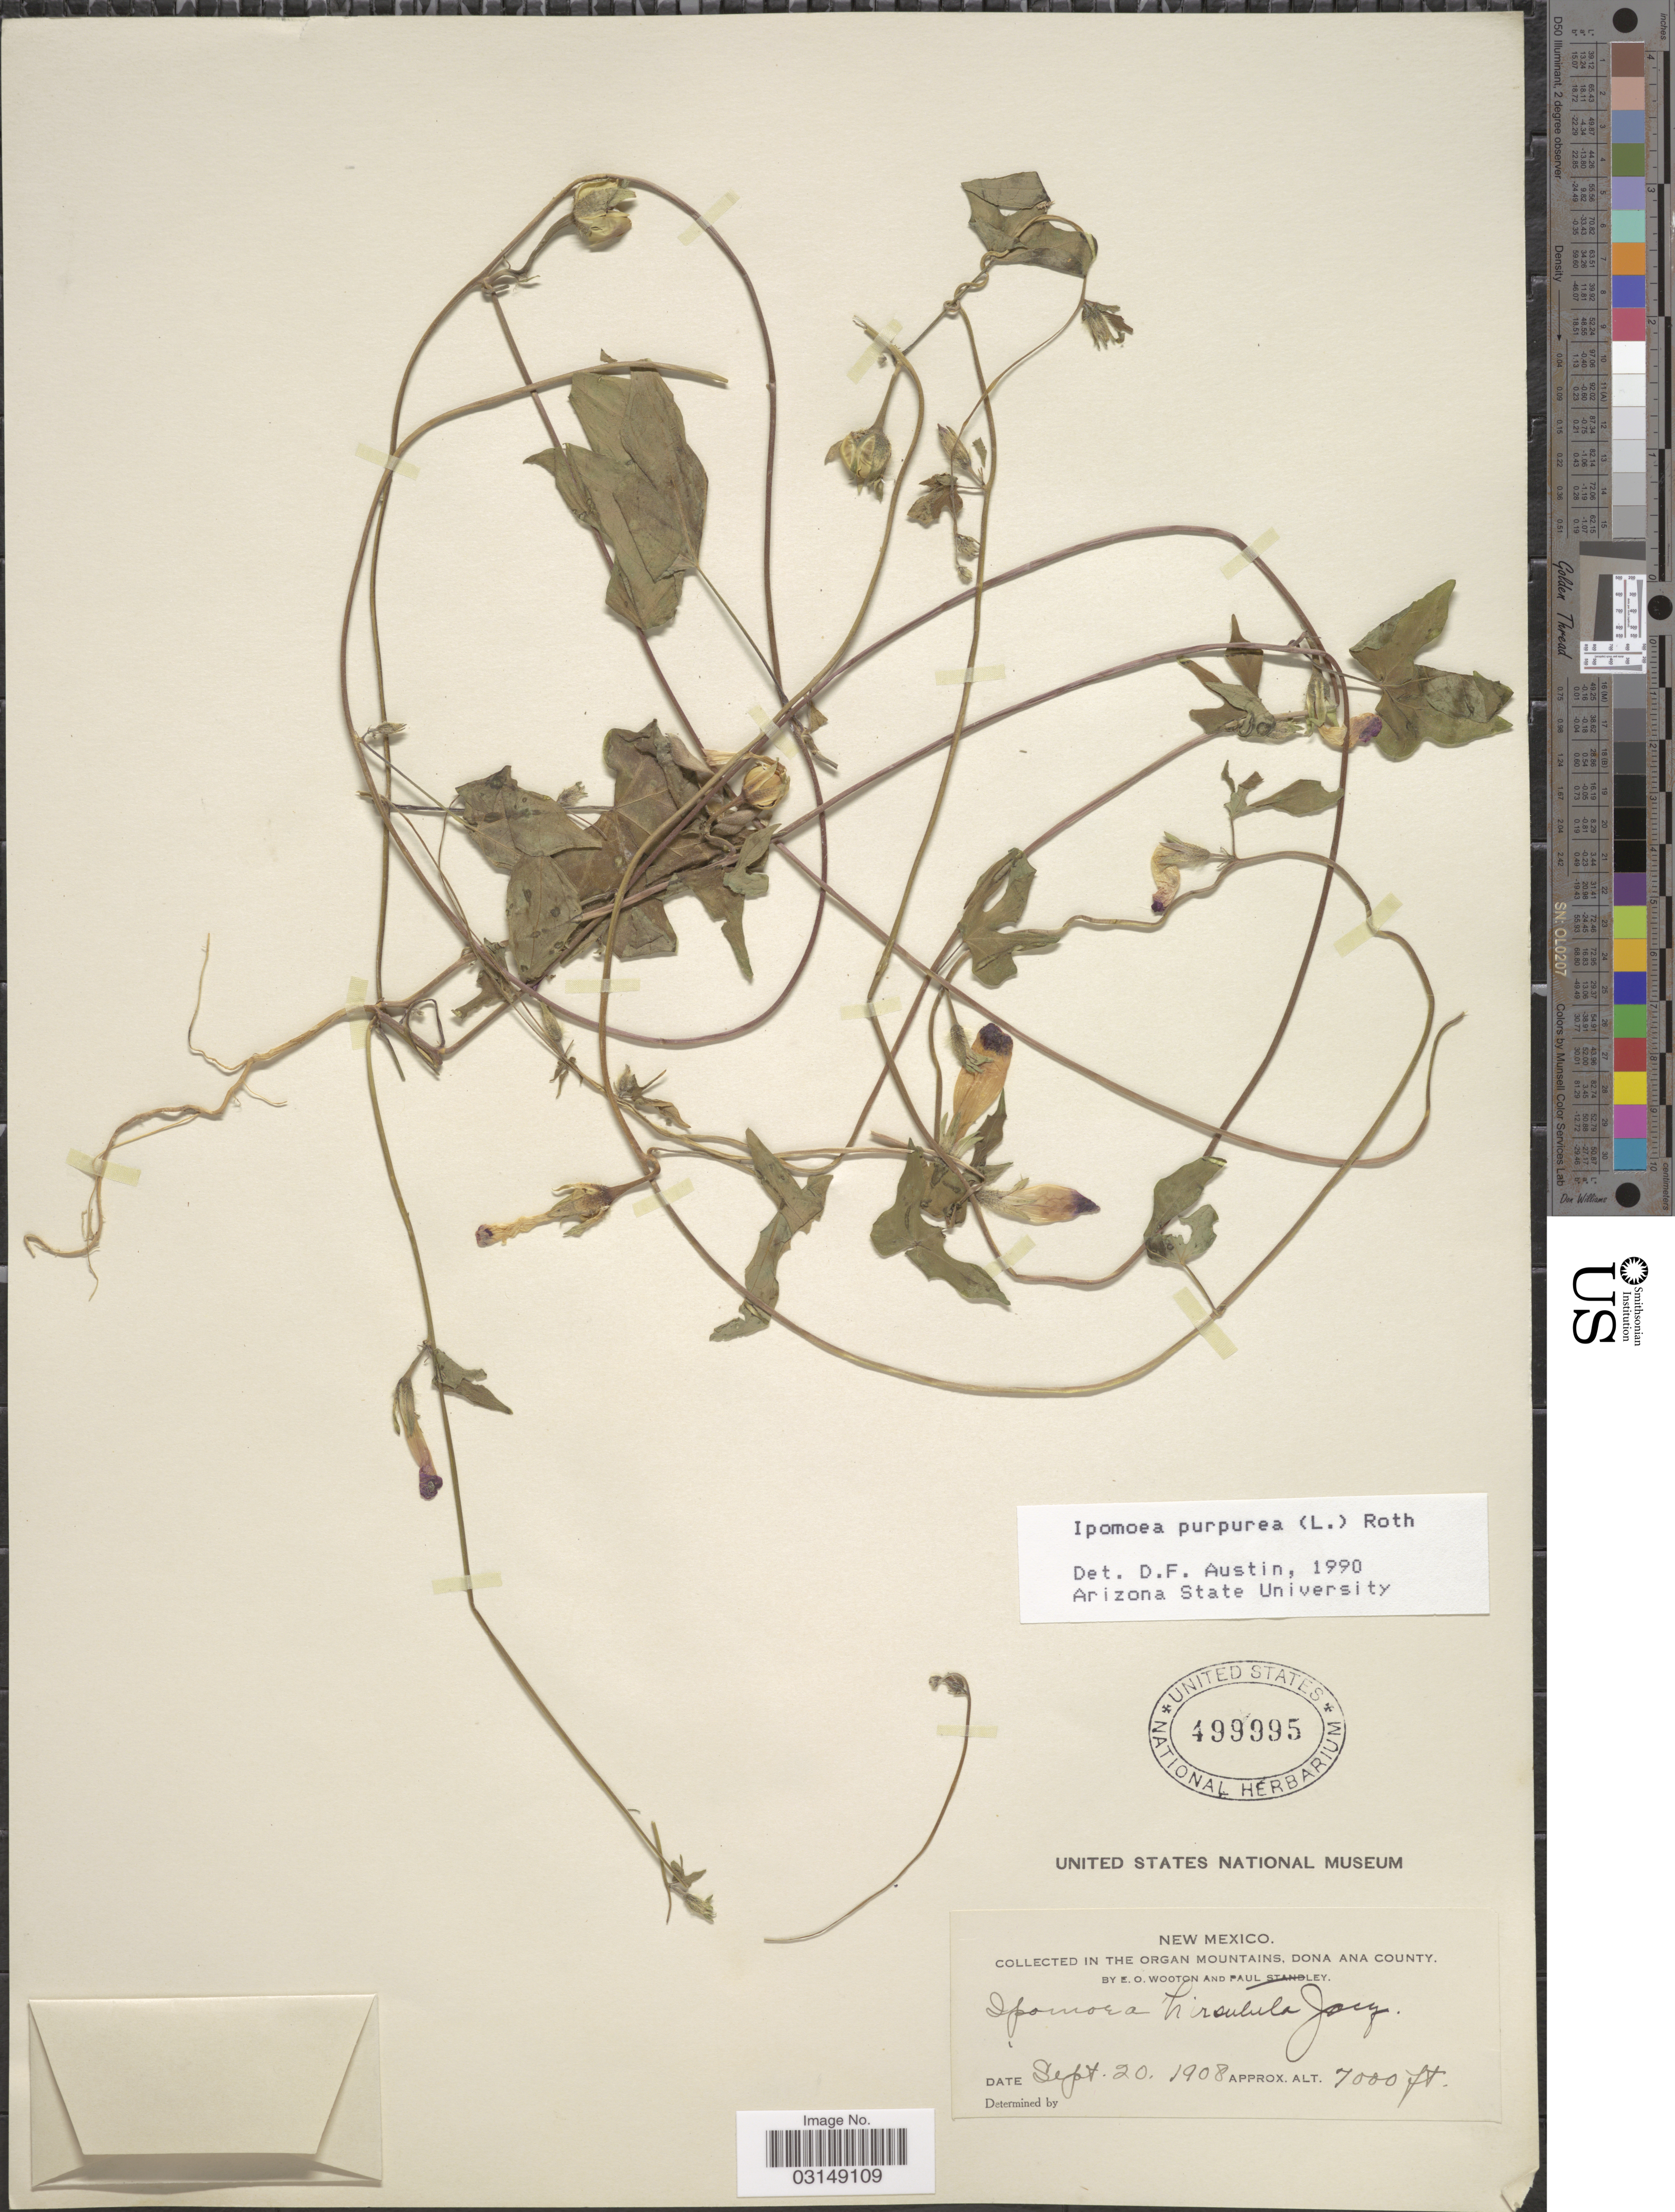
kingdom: Plantae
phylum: Tracheophyta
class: Magnoliopsida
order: Solanales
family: Convolvulaceae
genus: Ipomoea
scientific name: Ipomoea purpurea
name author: (L.) Roth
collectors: E. O. Wooton & P. C. Standley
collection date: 1908-09-20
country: United States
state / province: New Mexico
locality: The Organ Mountains, Dona Ana County.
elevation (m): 2134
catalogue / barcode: US 499995